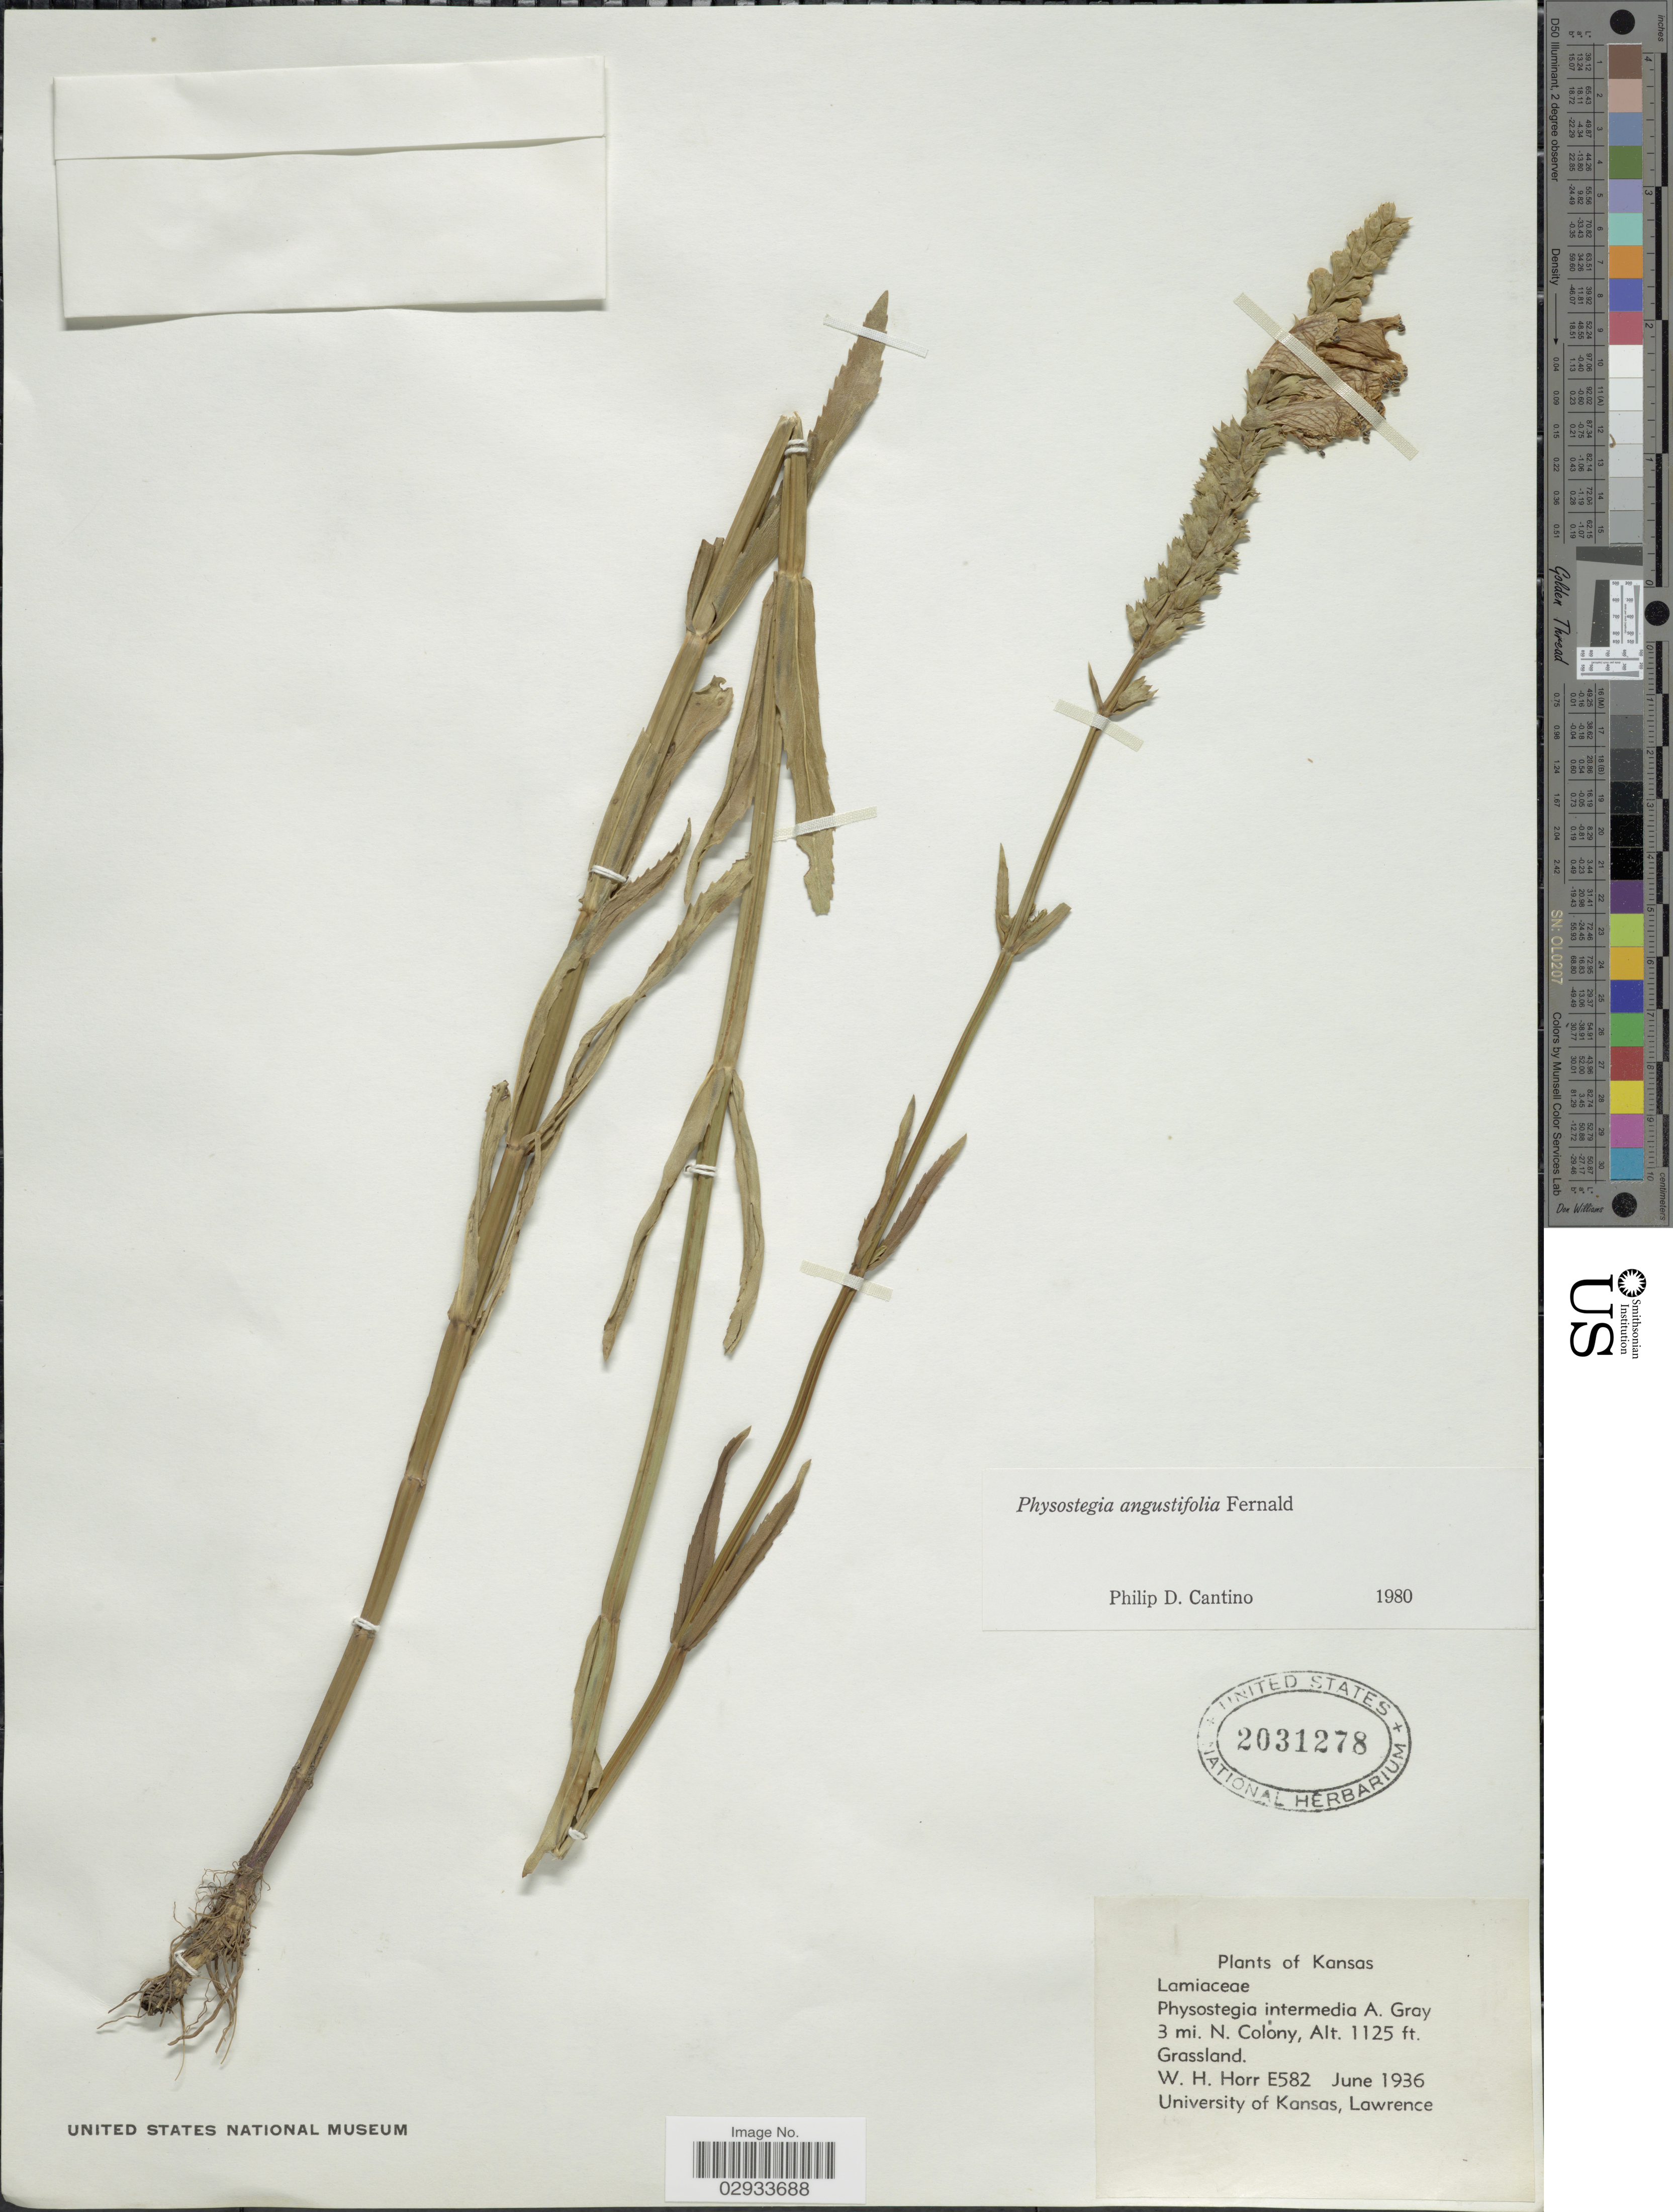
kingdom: Plantae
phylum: Tracheophyta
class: Magnoliopsida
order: Lamiales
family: Lamiaceae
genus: Physostegia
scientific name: Physostegia angustifolia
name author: Fernald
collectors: W. H. Horr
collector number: E582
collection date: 1936-06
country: United States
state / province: Kansas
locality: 3 mi. N. Colony, Grassland.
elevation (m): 343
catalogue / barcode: US 2031278